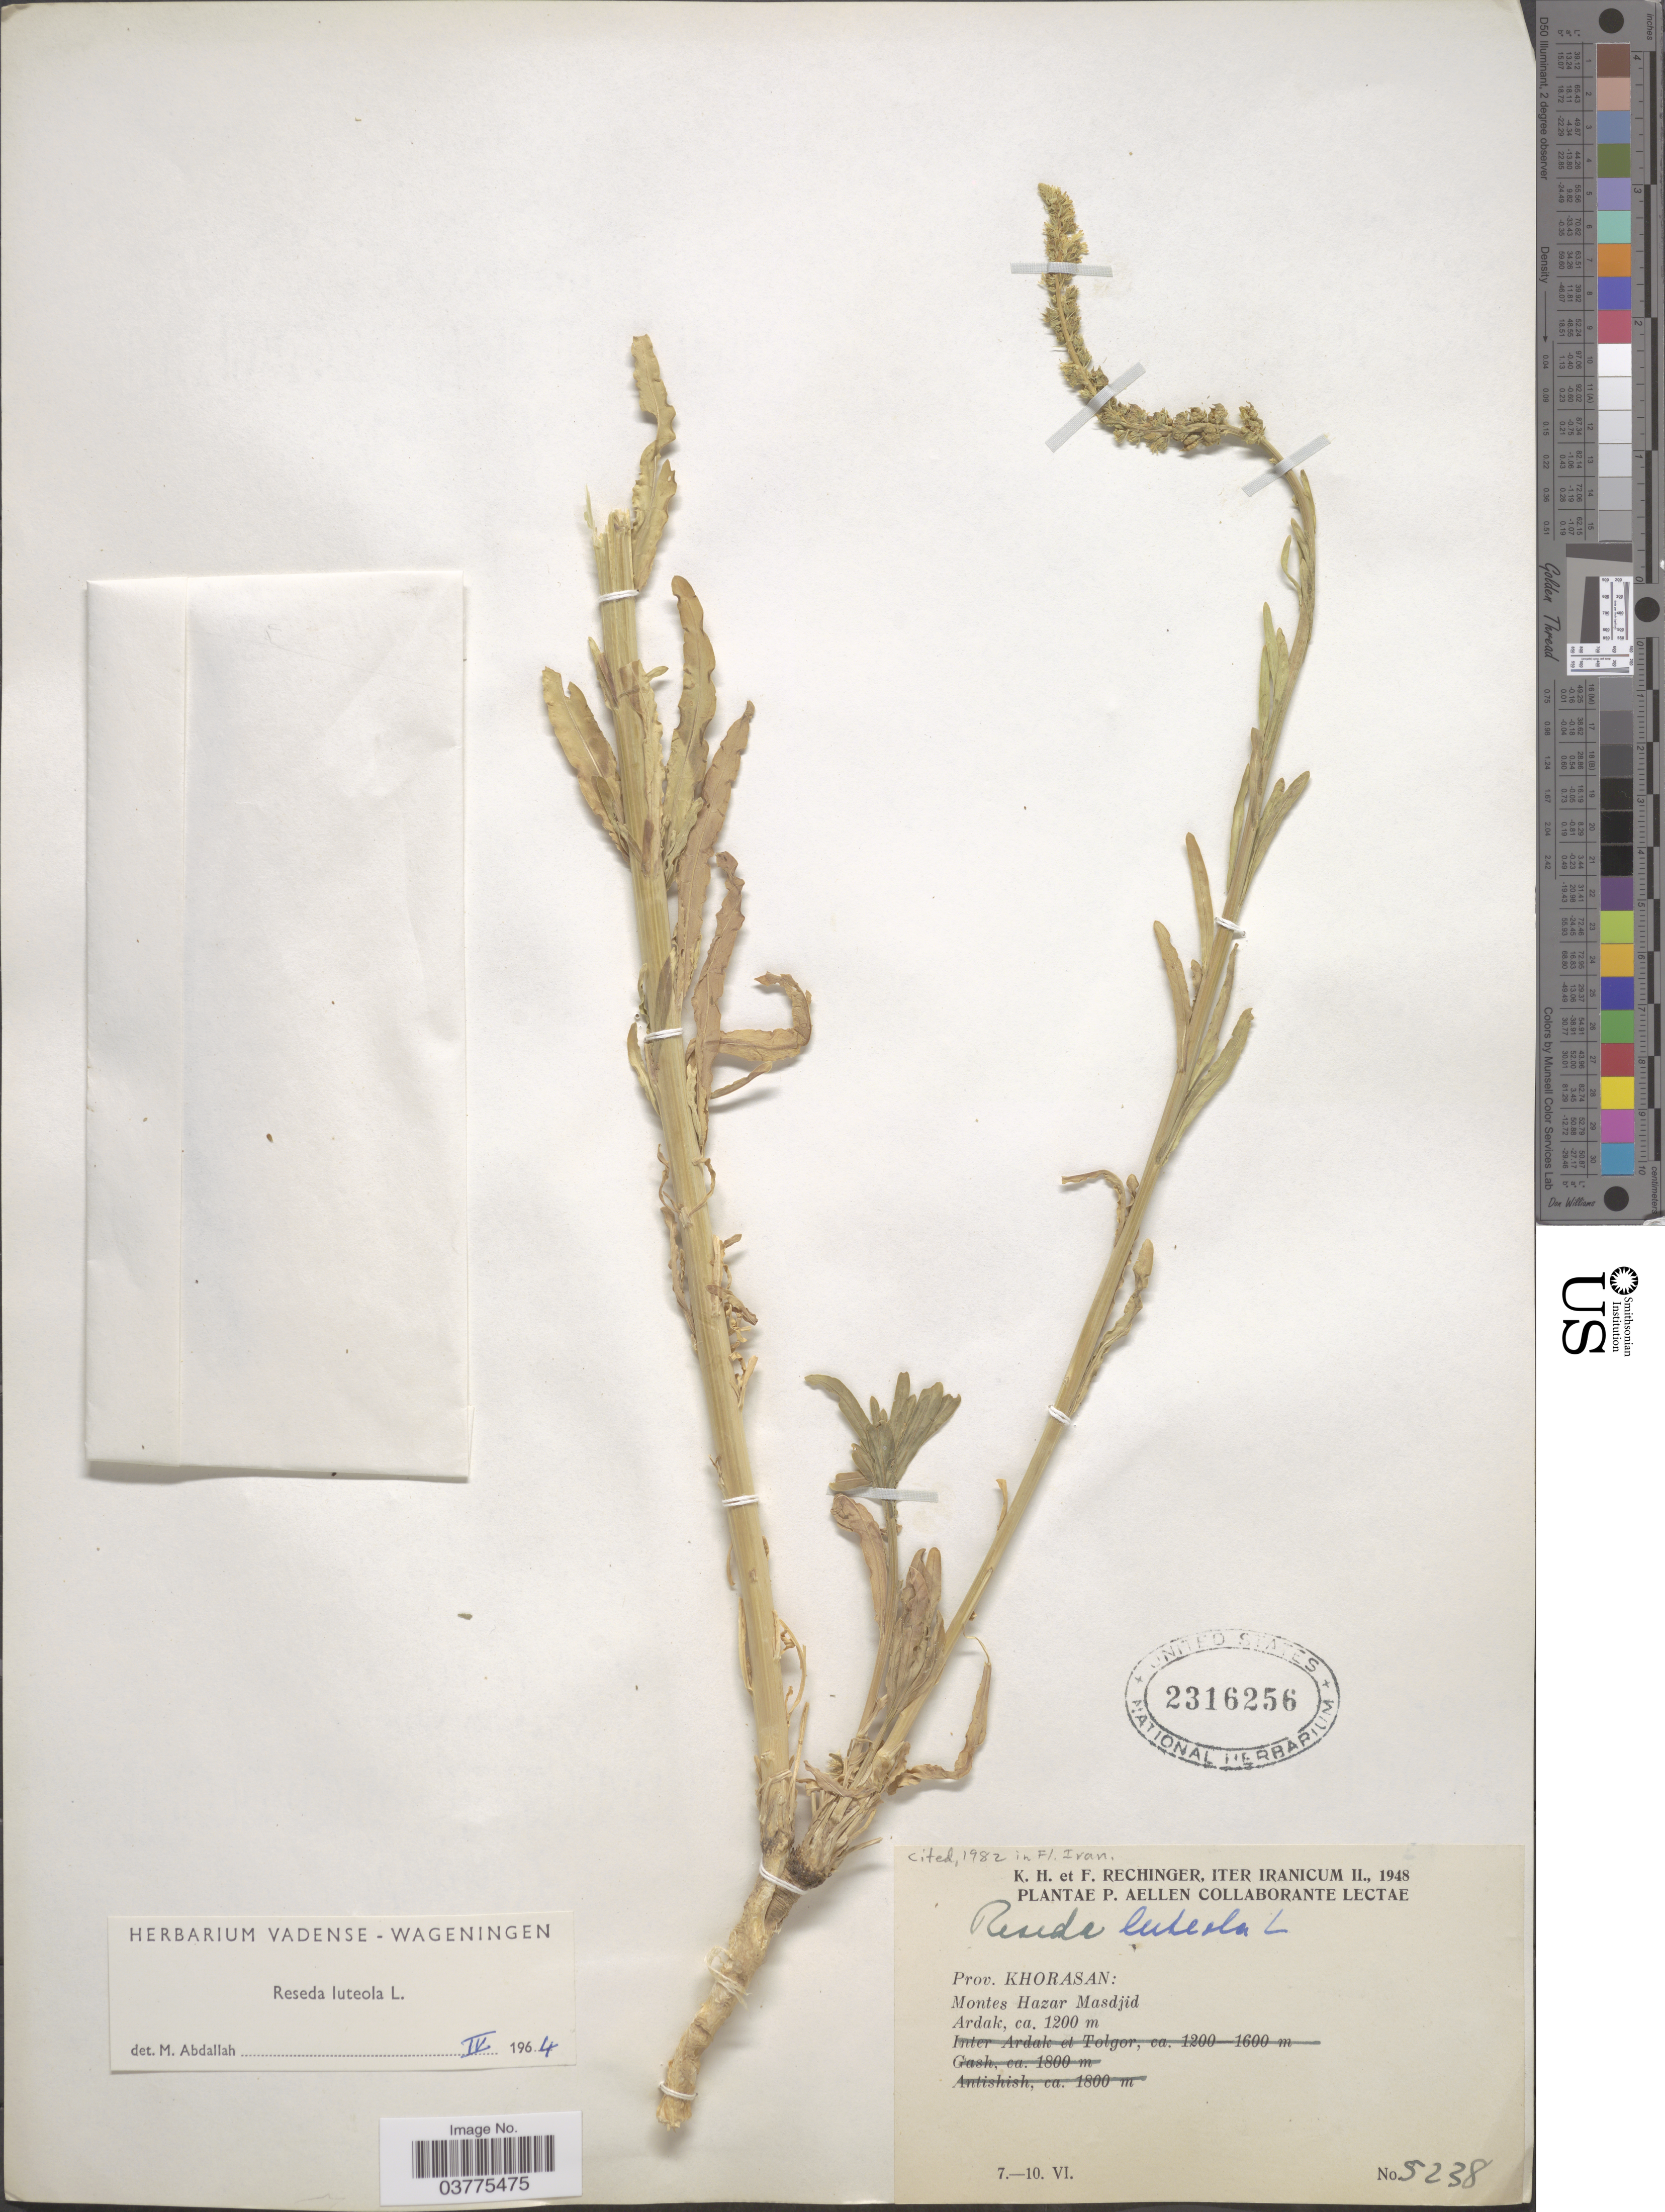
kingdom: Plantae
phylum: Tracheophyta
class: Magnoliopsida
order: Brassicales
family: Resedaceae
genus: Reseda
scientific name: Reseda luteola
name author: L.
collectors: K. H. Rechinger & F. Rechinger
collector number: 5238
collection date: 1948-06-07/1948-06-10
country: Iran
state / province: Khorasan [obsolete]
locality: Iter Iranicum II. Montes Hazar Masdjid. Ardak.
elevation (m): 1200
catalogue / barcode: US 2316256